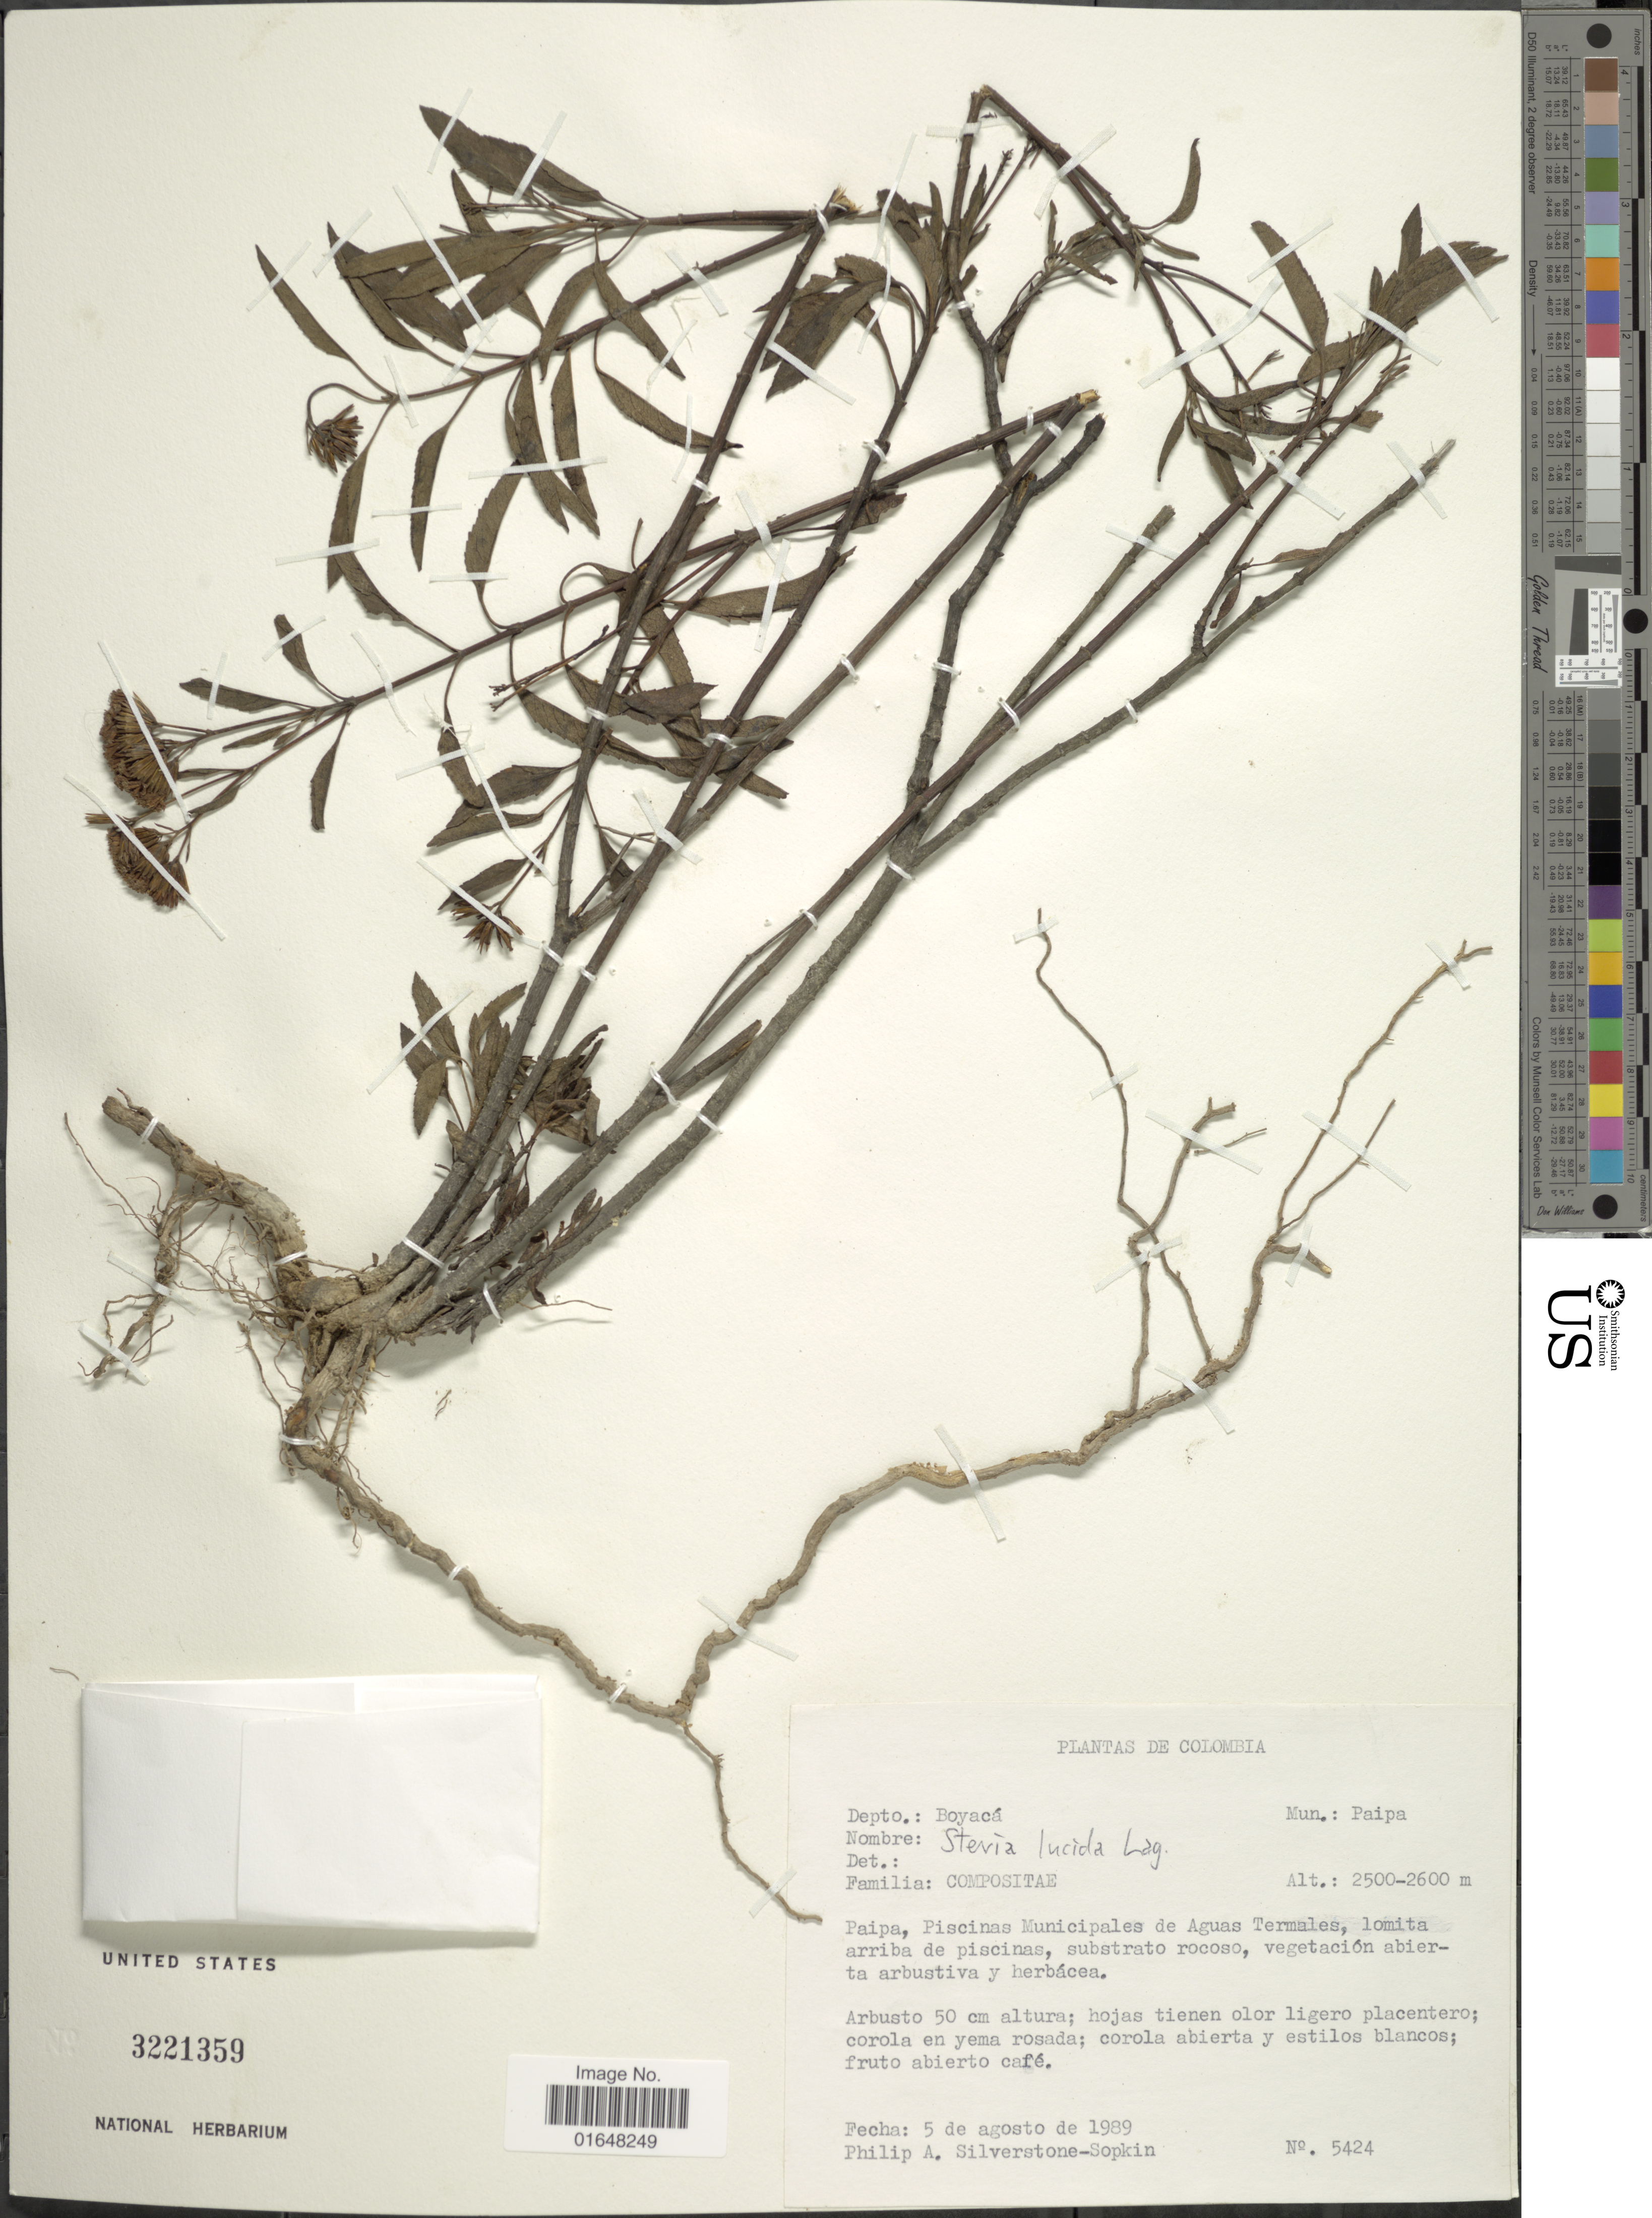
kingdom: Plantae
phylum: Tracheophyta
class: Magnoliopsida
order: Asterales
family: Asteraceae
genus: Stevia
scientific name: Stevia lucida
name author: Lag.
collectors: P. A. Silverstone-Sopkin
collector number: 5424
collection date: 1989-08-05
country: Colombia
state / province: Boyacá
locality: Mun. Paipa, Piscinas Municipales de Aguas Termales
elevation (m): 2500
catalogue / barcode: US 3221359